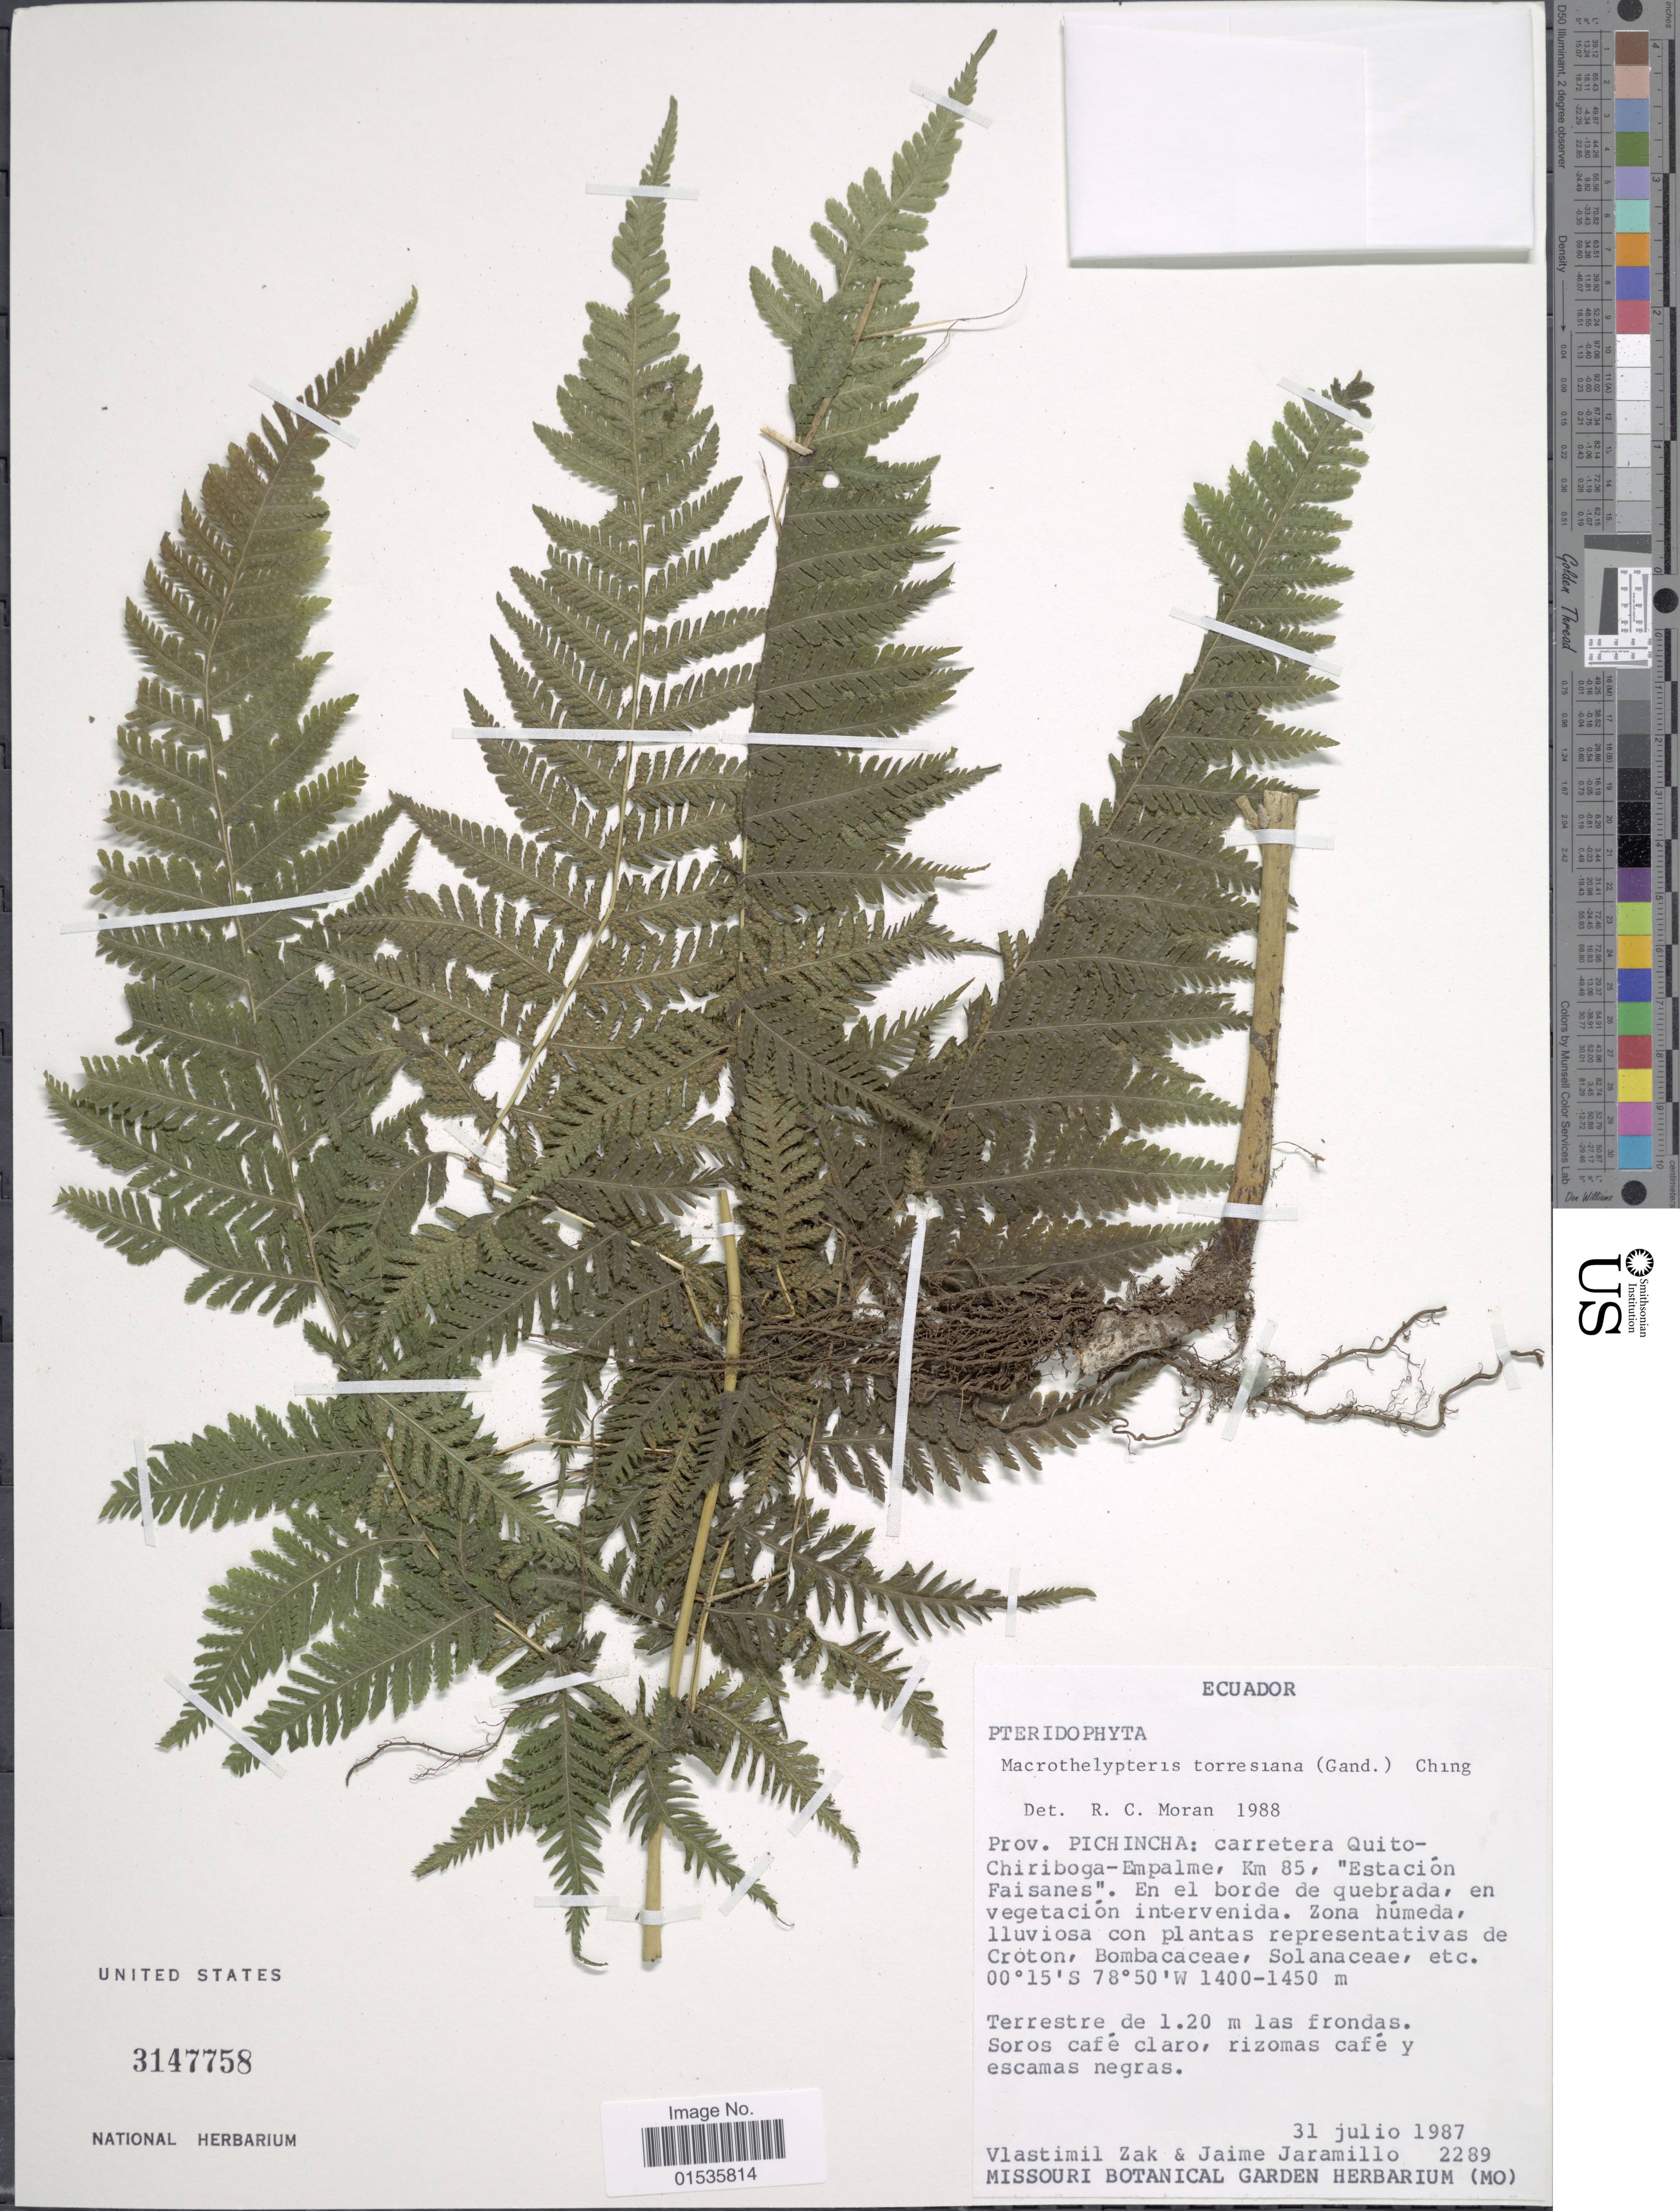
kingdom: Plantae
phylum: Tracheophyta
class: Polypodiopsida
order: Polypodiales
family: Thelypteridaceae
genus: Macrothelypteris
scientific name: Macrothelypteris torresiana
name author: (Gaudich.) Ching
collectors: V. Zak & J. Jaramillo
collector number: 2289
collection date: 1987-07-31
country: Ecuador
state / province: Pichincha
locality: Ecuador, Prov. Pichincha: carretera Quito-Chiriboga-Empalme, Km 85, "Estacion Faisanes".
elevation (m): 1400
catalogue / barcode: US 3147758